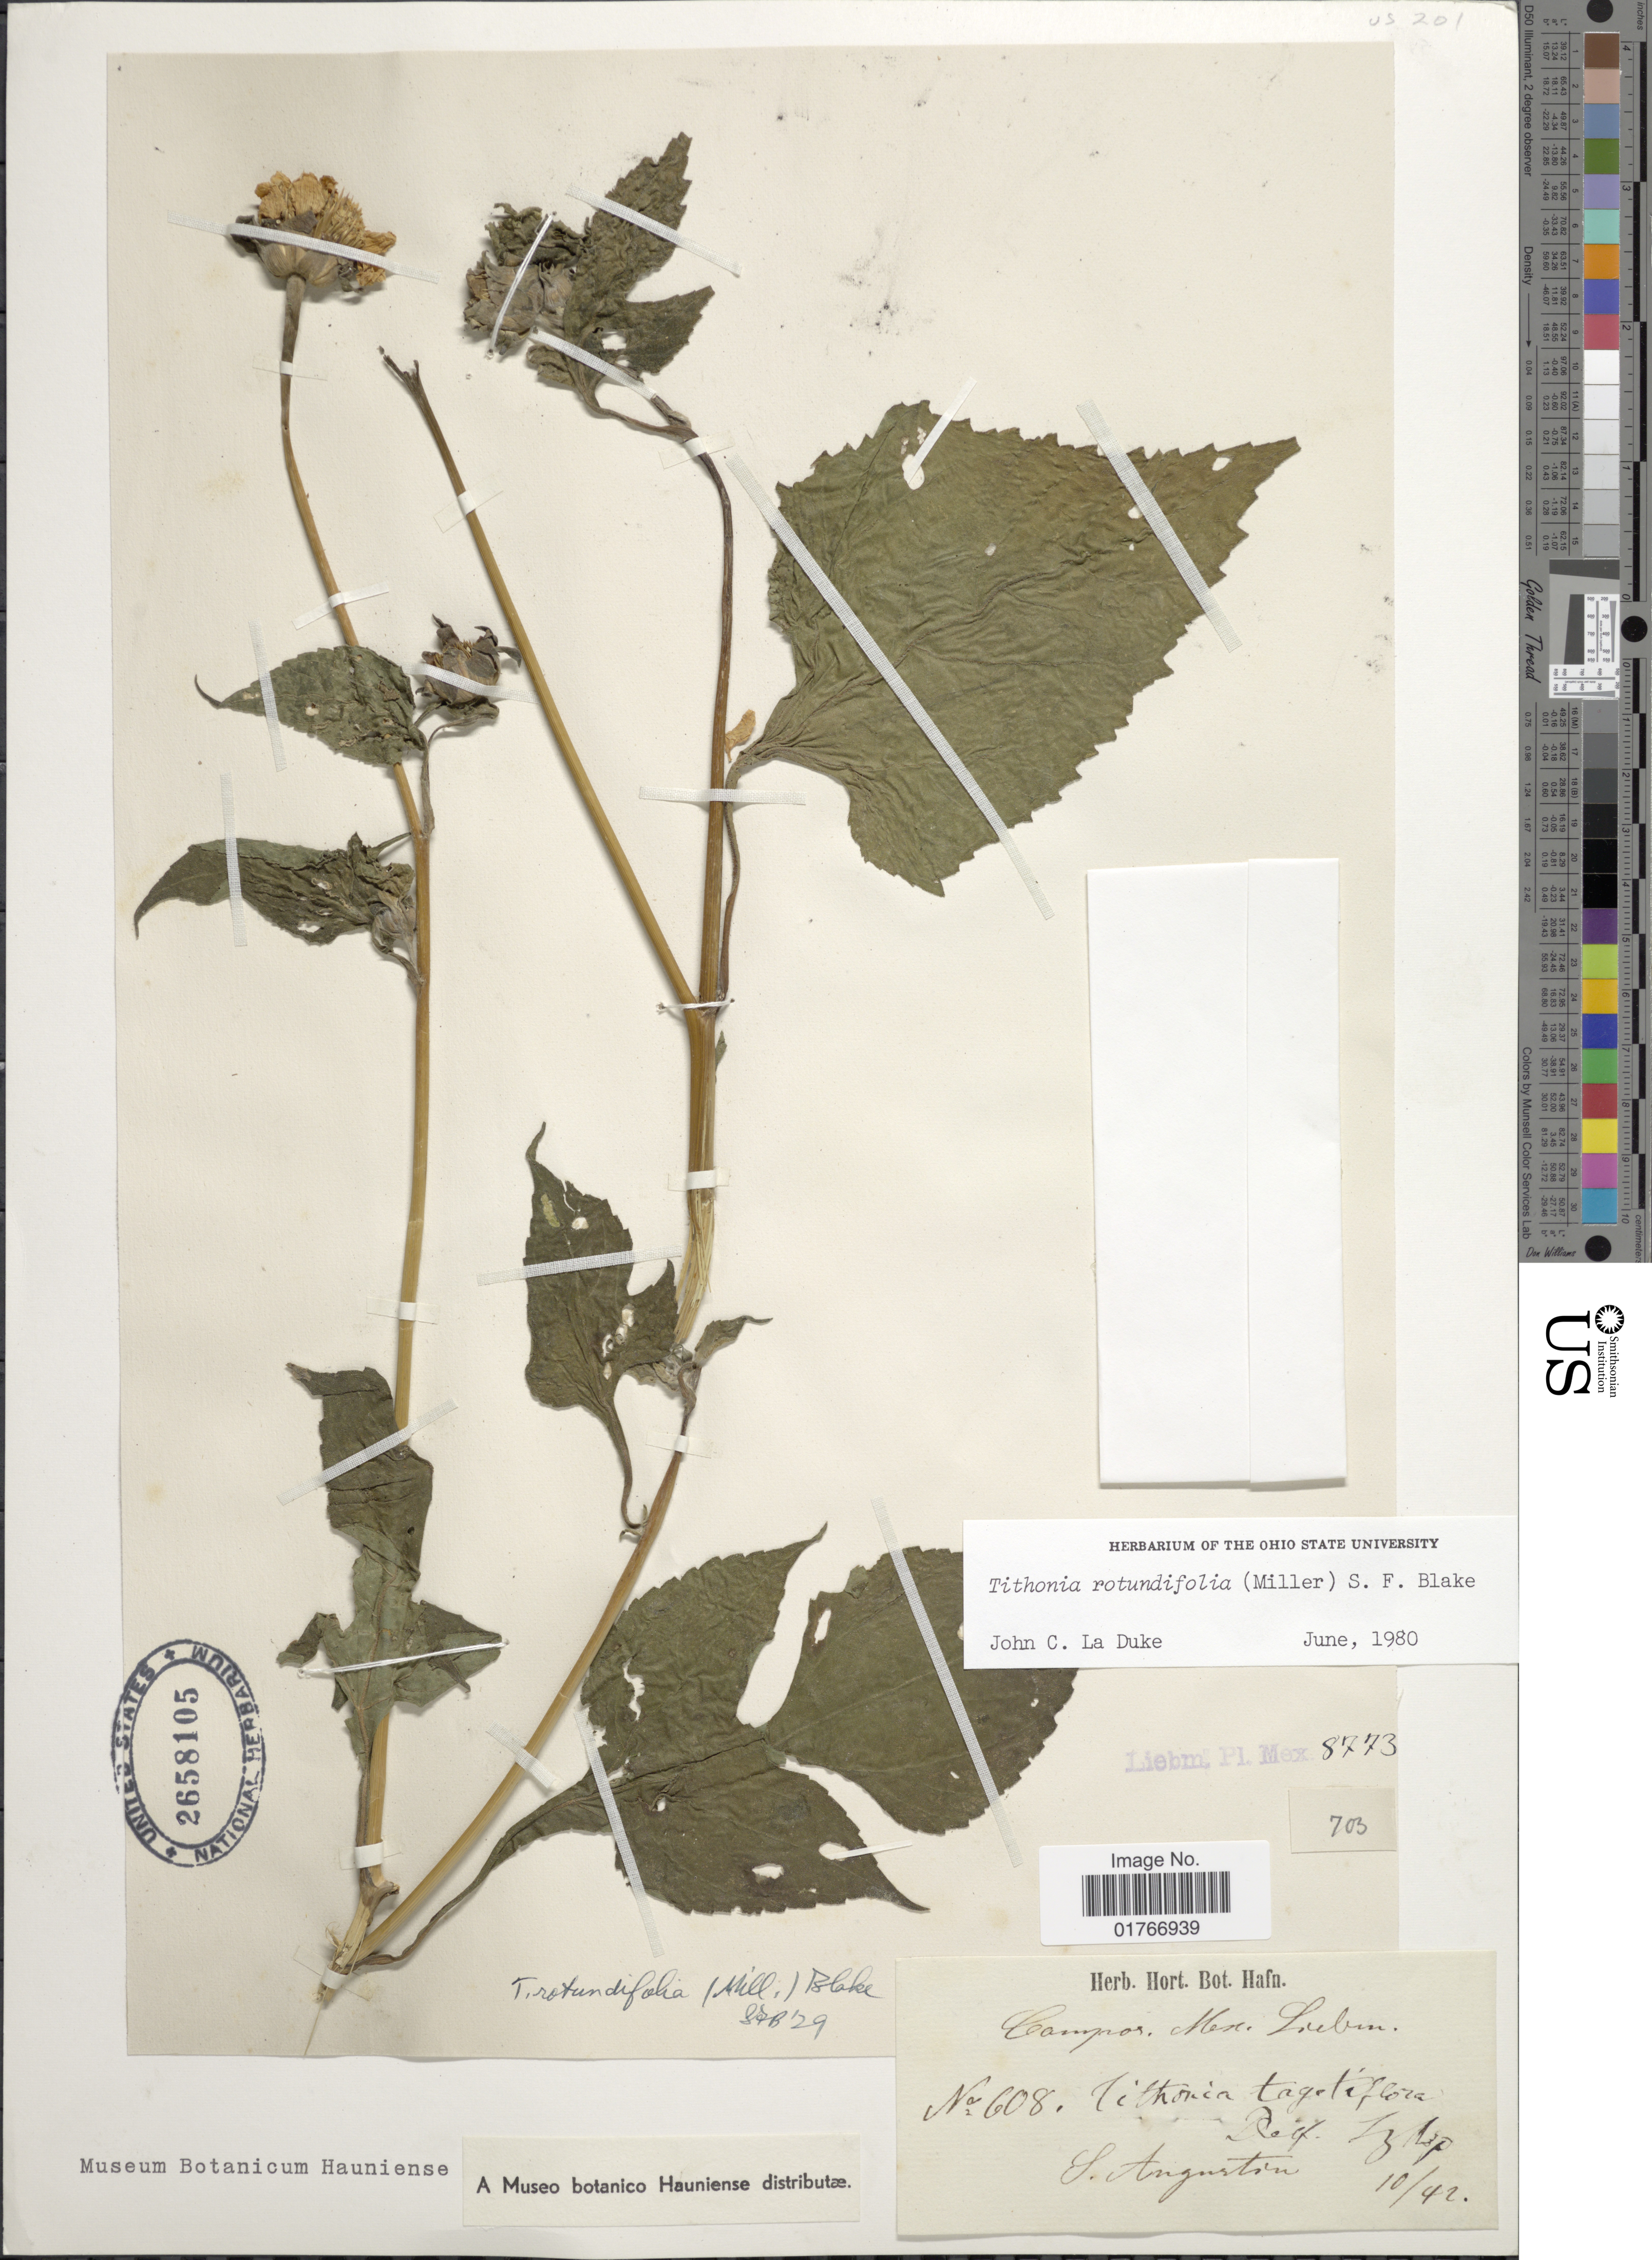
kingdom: Plantae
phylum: Tracheophyta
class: Magnoliopsida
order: Asterales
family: Asteraceae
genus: Tithonia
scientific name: Tithonia rotundifolia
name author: (Mill.) S.F. Blake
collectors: Liebmann, --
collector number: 8773/608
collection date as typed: Transcribed d/m/y: /10/42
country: Mexico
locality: Campos Mex., S. Augustin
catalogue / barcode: US 2658105